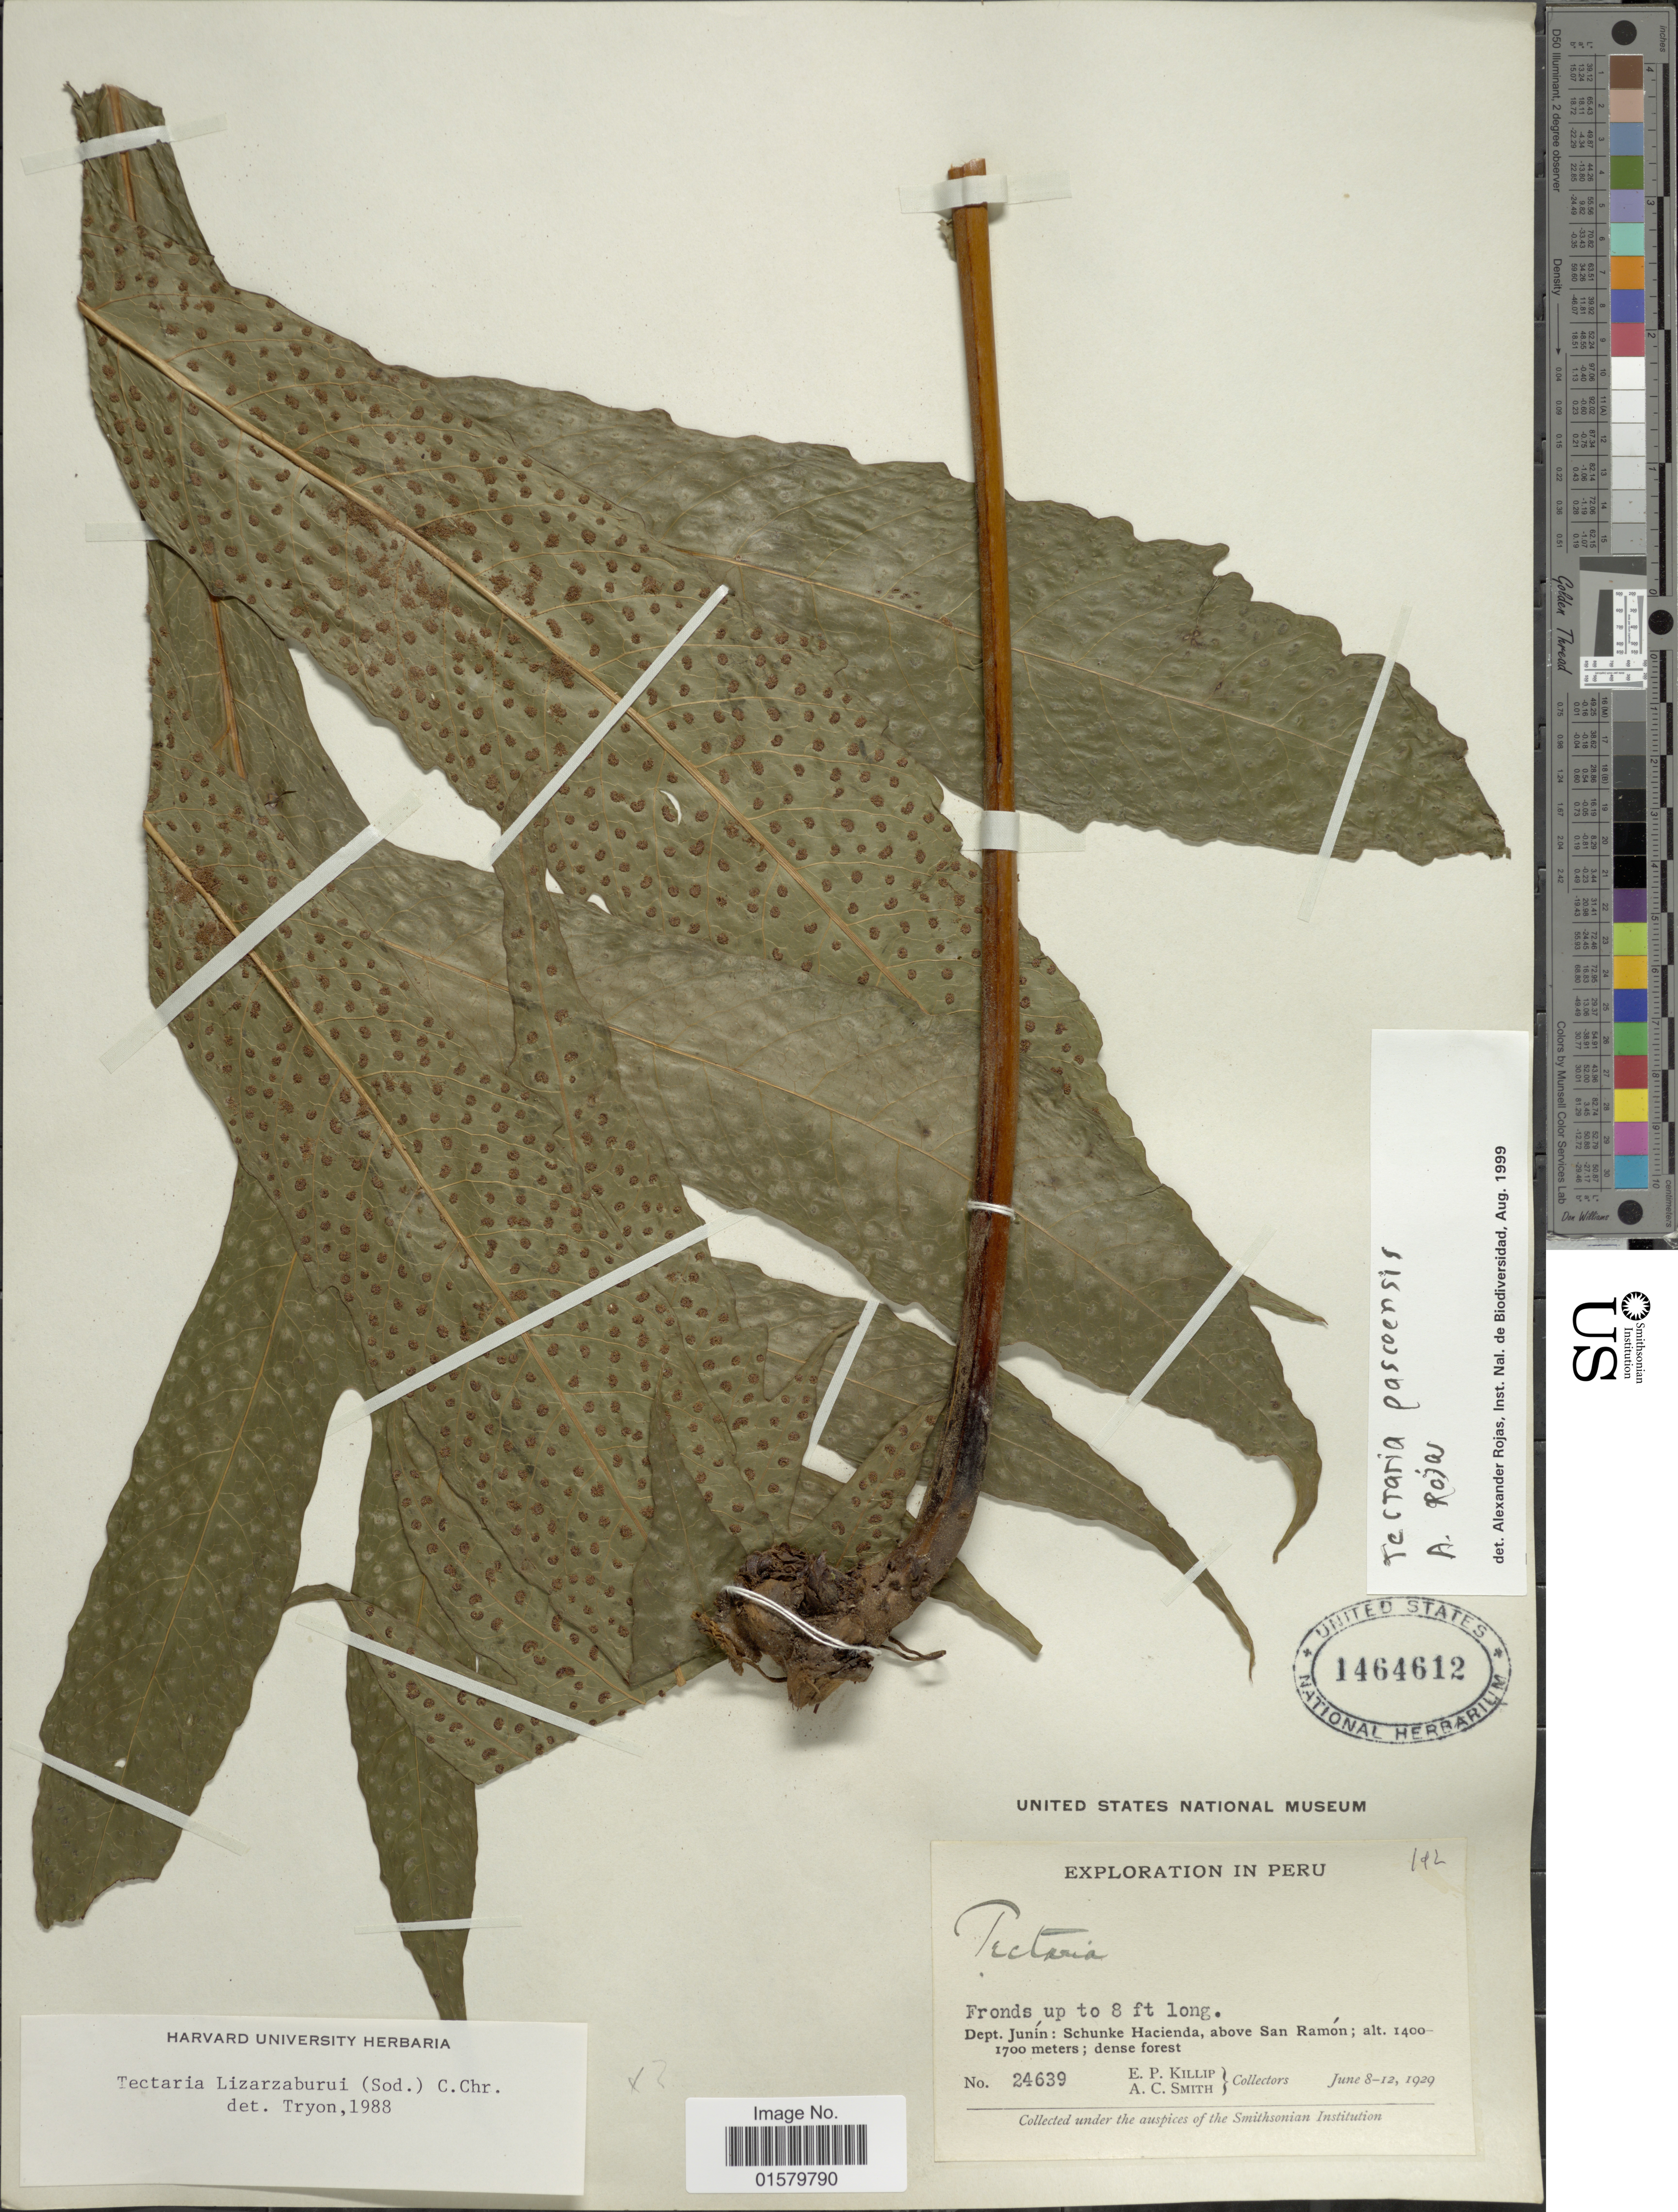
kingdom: Plantae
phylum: Tracheophyta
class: Polypodiopsida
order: Polypodiales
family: Tectariaceae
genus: Tectaria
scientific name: Tectaria lizarzaburui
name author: (Sodiro) C. Chr.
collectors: E. P. Killip & A. C. Smith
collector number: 24639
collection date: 1929-06-08/1929-06-12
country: Peru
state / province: Junín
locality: Dept. Junin: Schunke Hacienda, above San Ramon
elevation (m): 1400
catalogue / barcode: US 1464612